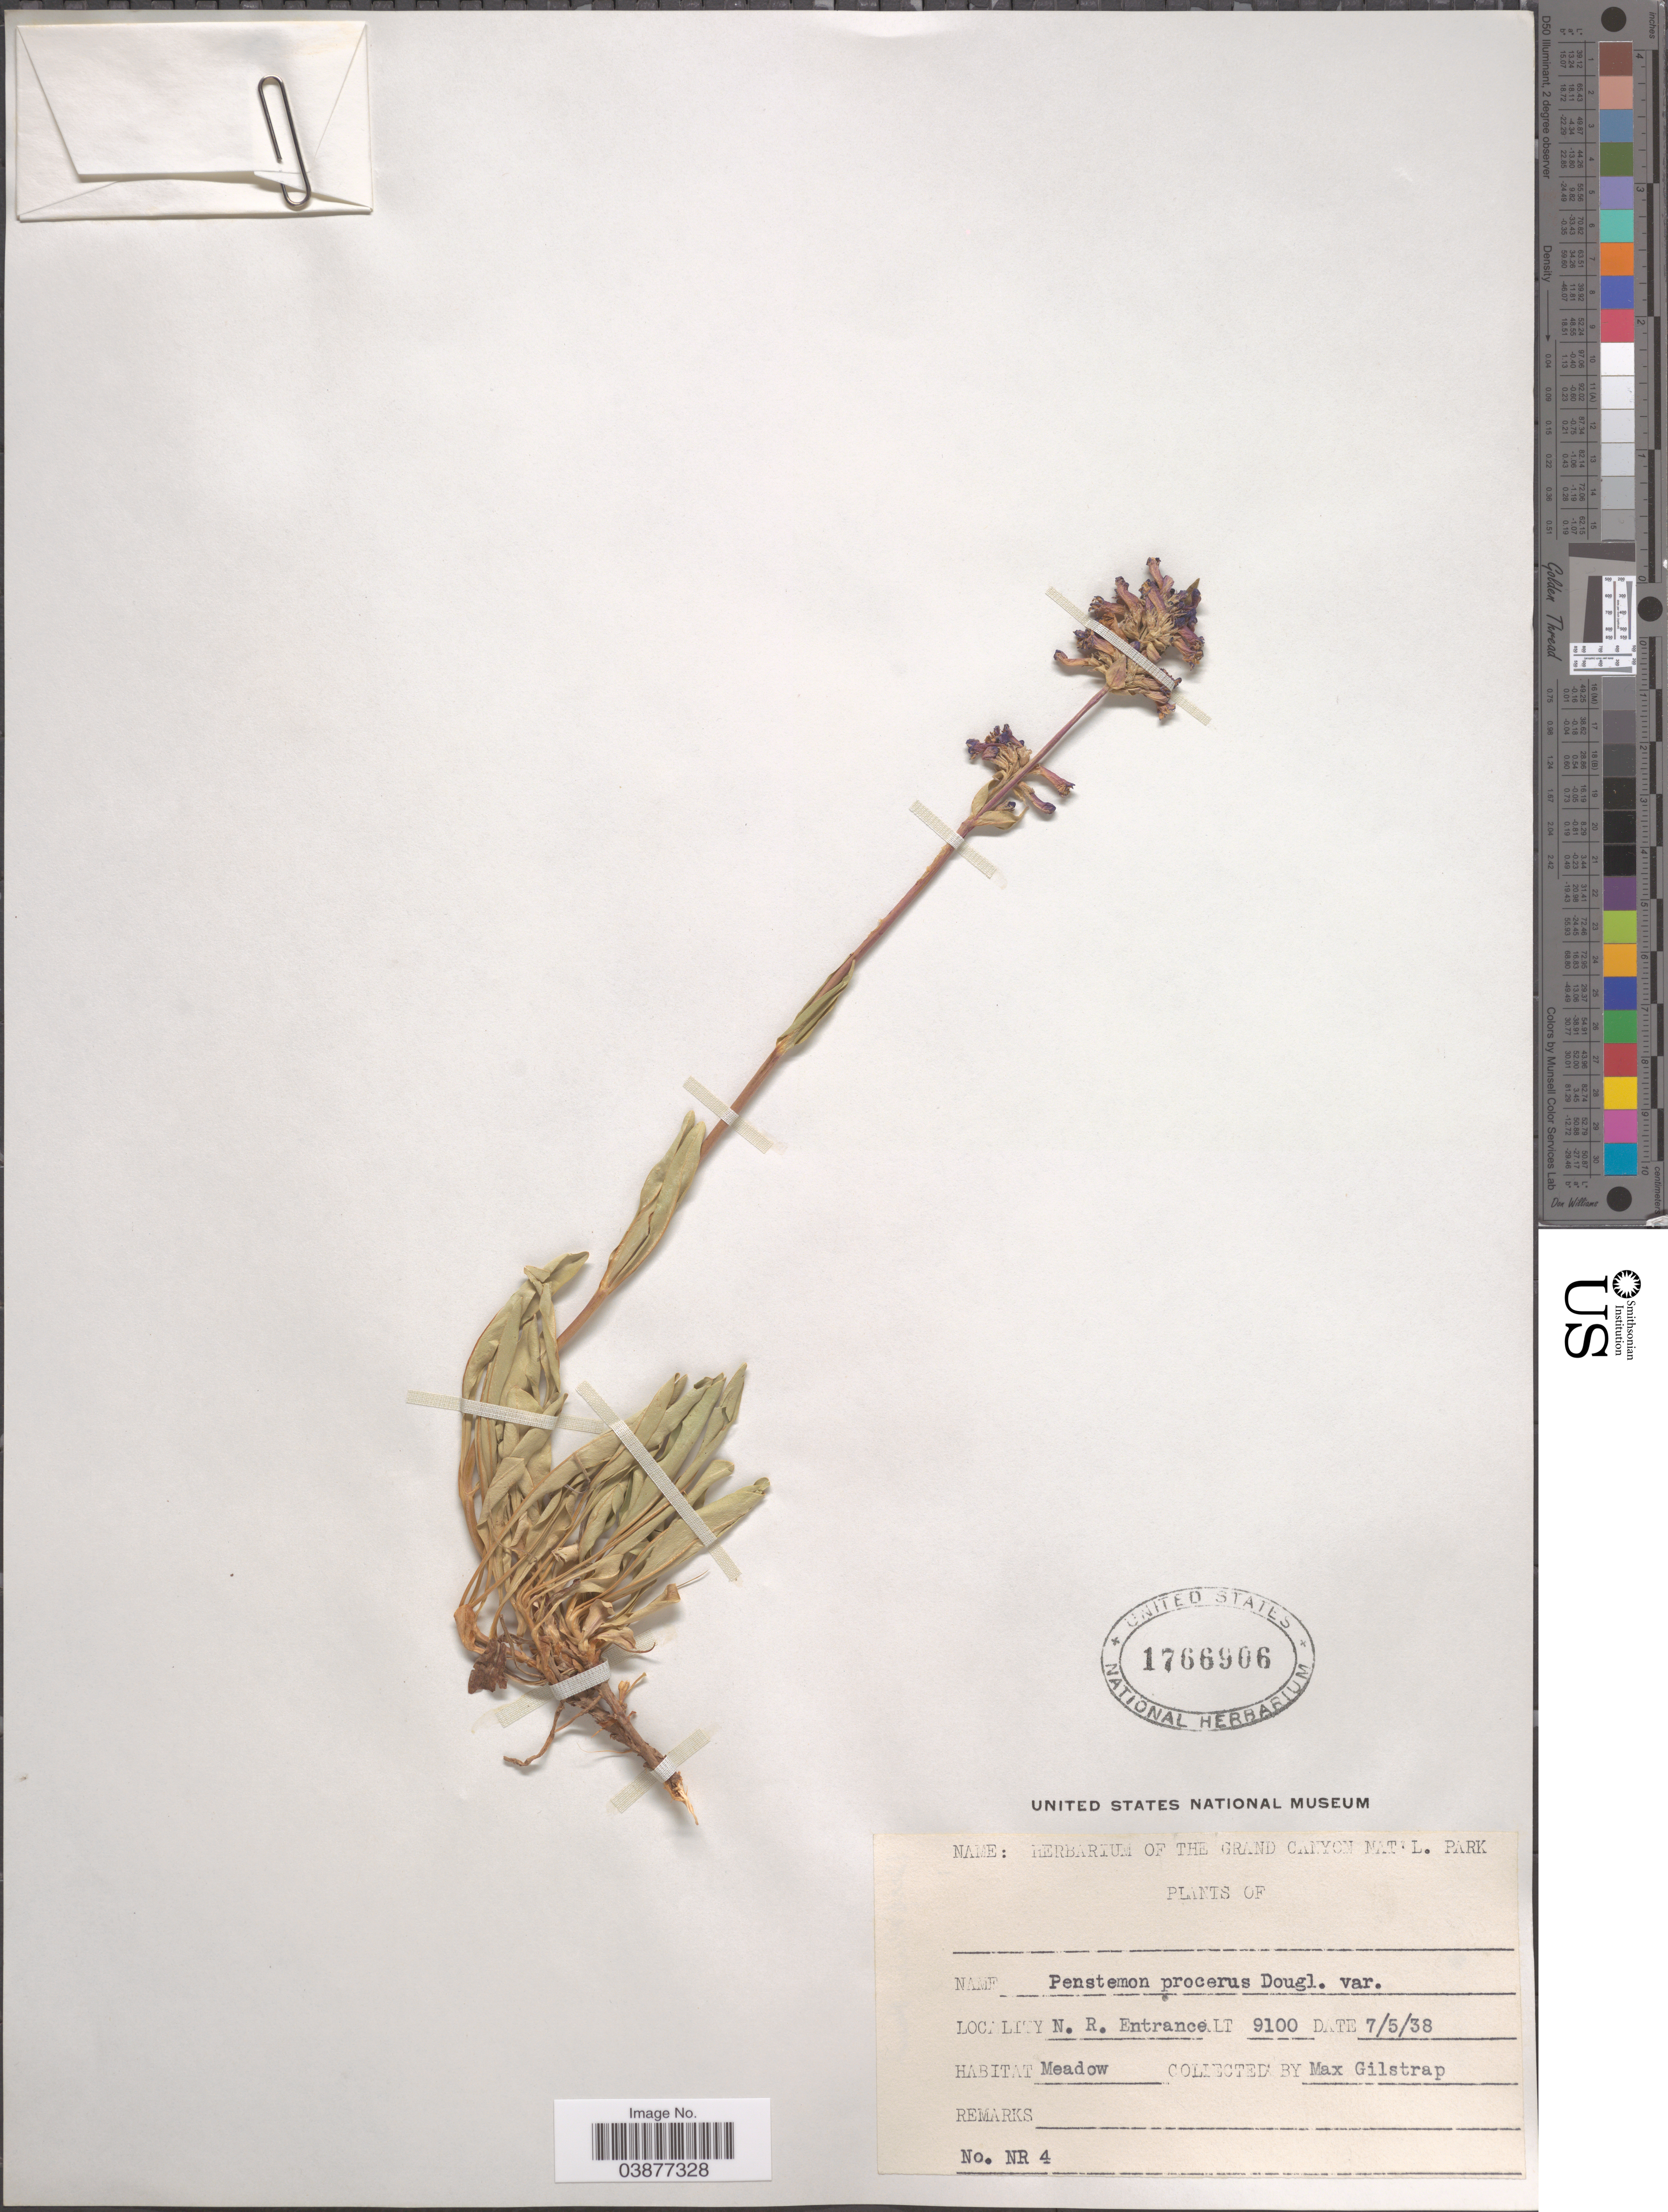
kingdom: Plantae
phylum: Tracheophyta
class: Magnoliopsida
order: Lamiales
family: Plantaginaceae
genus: Penstemon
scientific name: Penstemon procerus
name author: Douglas ex Graham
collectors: M. Gilstrap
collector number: NR 4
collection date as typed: Transcribed d/m/y: 5/7/38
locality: N. R. Entrance.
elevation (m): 2774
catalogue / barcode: US 1766906